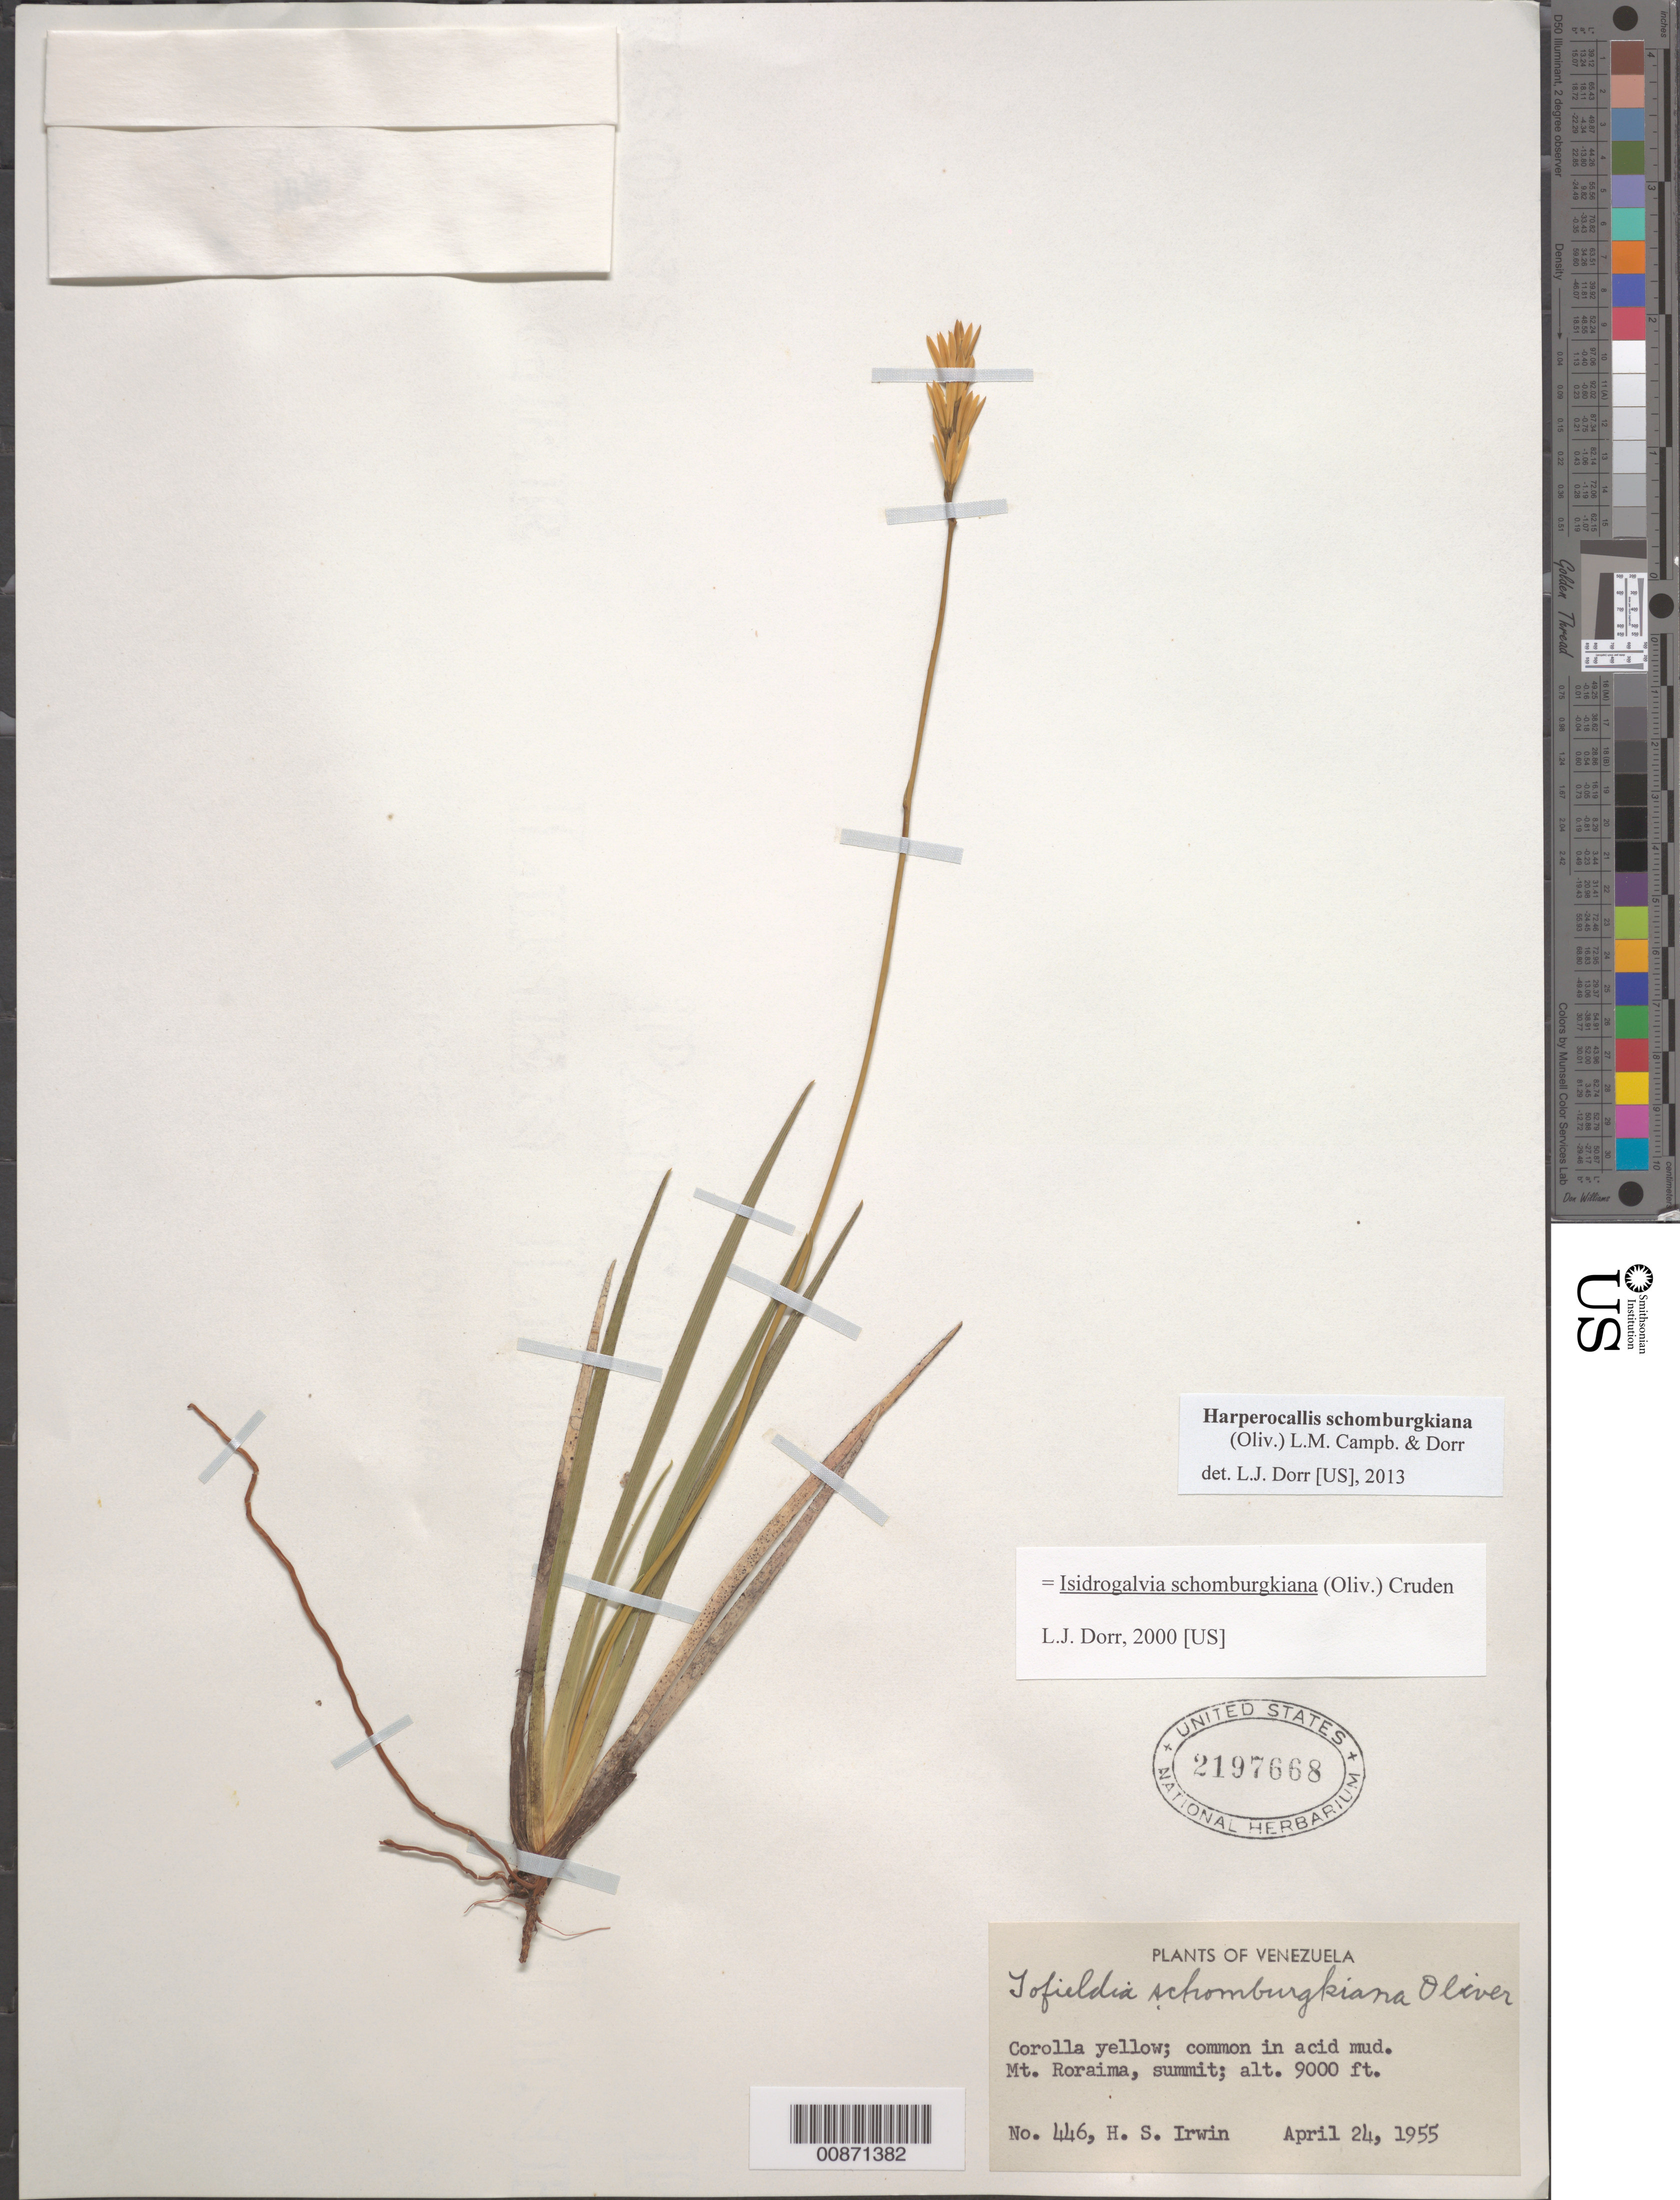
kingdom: Plantae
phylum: Tracheophyta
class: Liliopsida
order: Alismatales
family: Tofieldiaceae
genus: Harperocallis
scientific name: Harperocallis schomburgkiana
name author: (Oliv.) L.M. Campb. & Dorr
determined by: Dorr, L. J., (BOT), Smithsonian Institution - National Museum of Natural History (UNITED STATES)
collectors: H. Irwin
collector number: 446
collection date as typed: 24-Apr-55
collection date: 1955-04-24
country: Venezuela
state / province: Bolívar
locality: Mt. Roraima, summit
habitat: Acid mud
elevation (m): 2743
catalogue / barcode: US 2197668